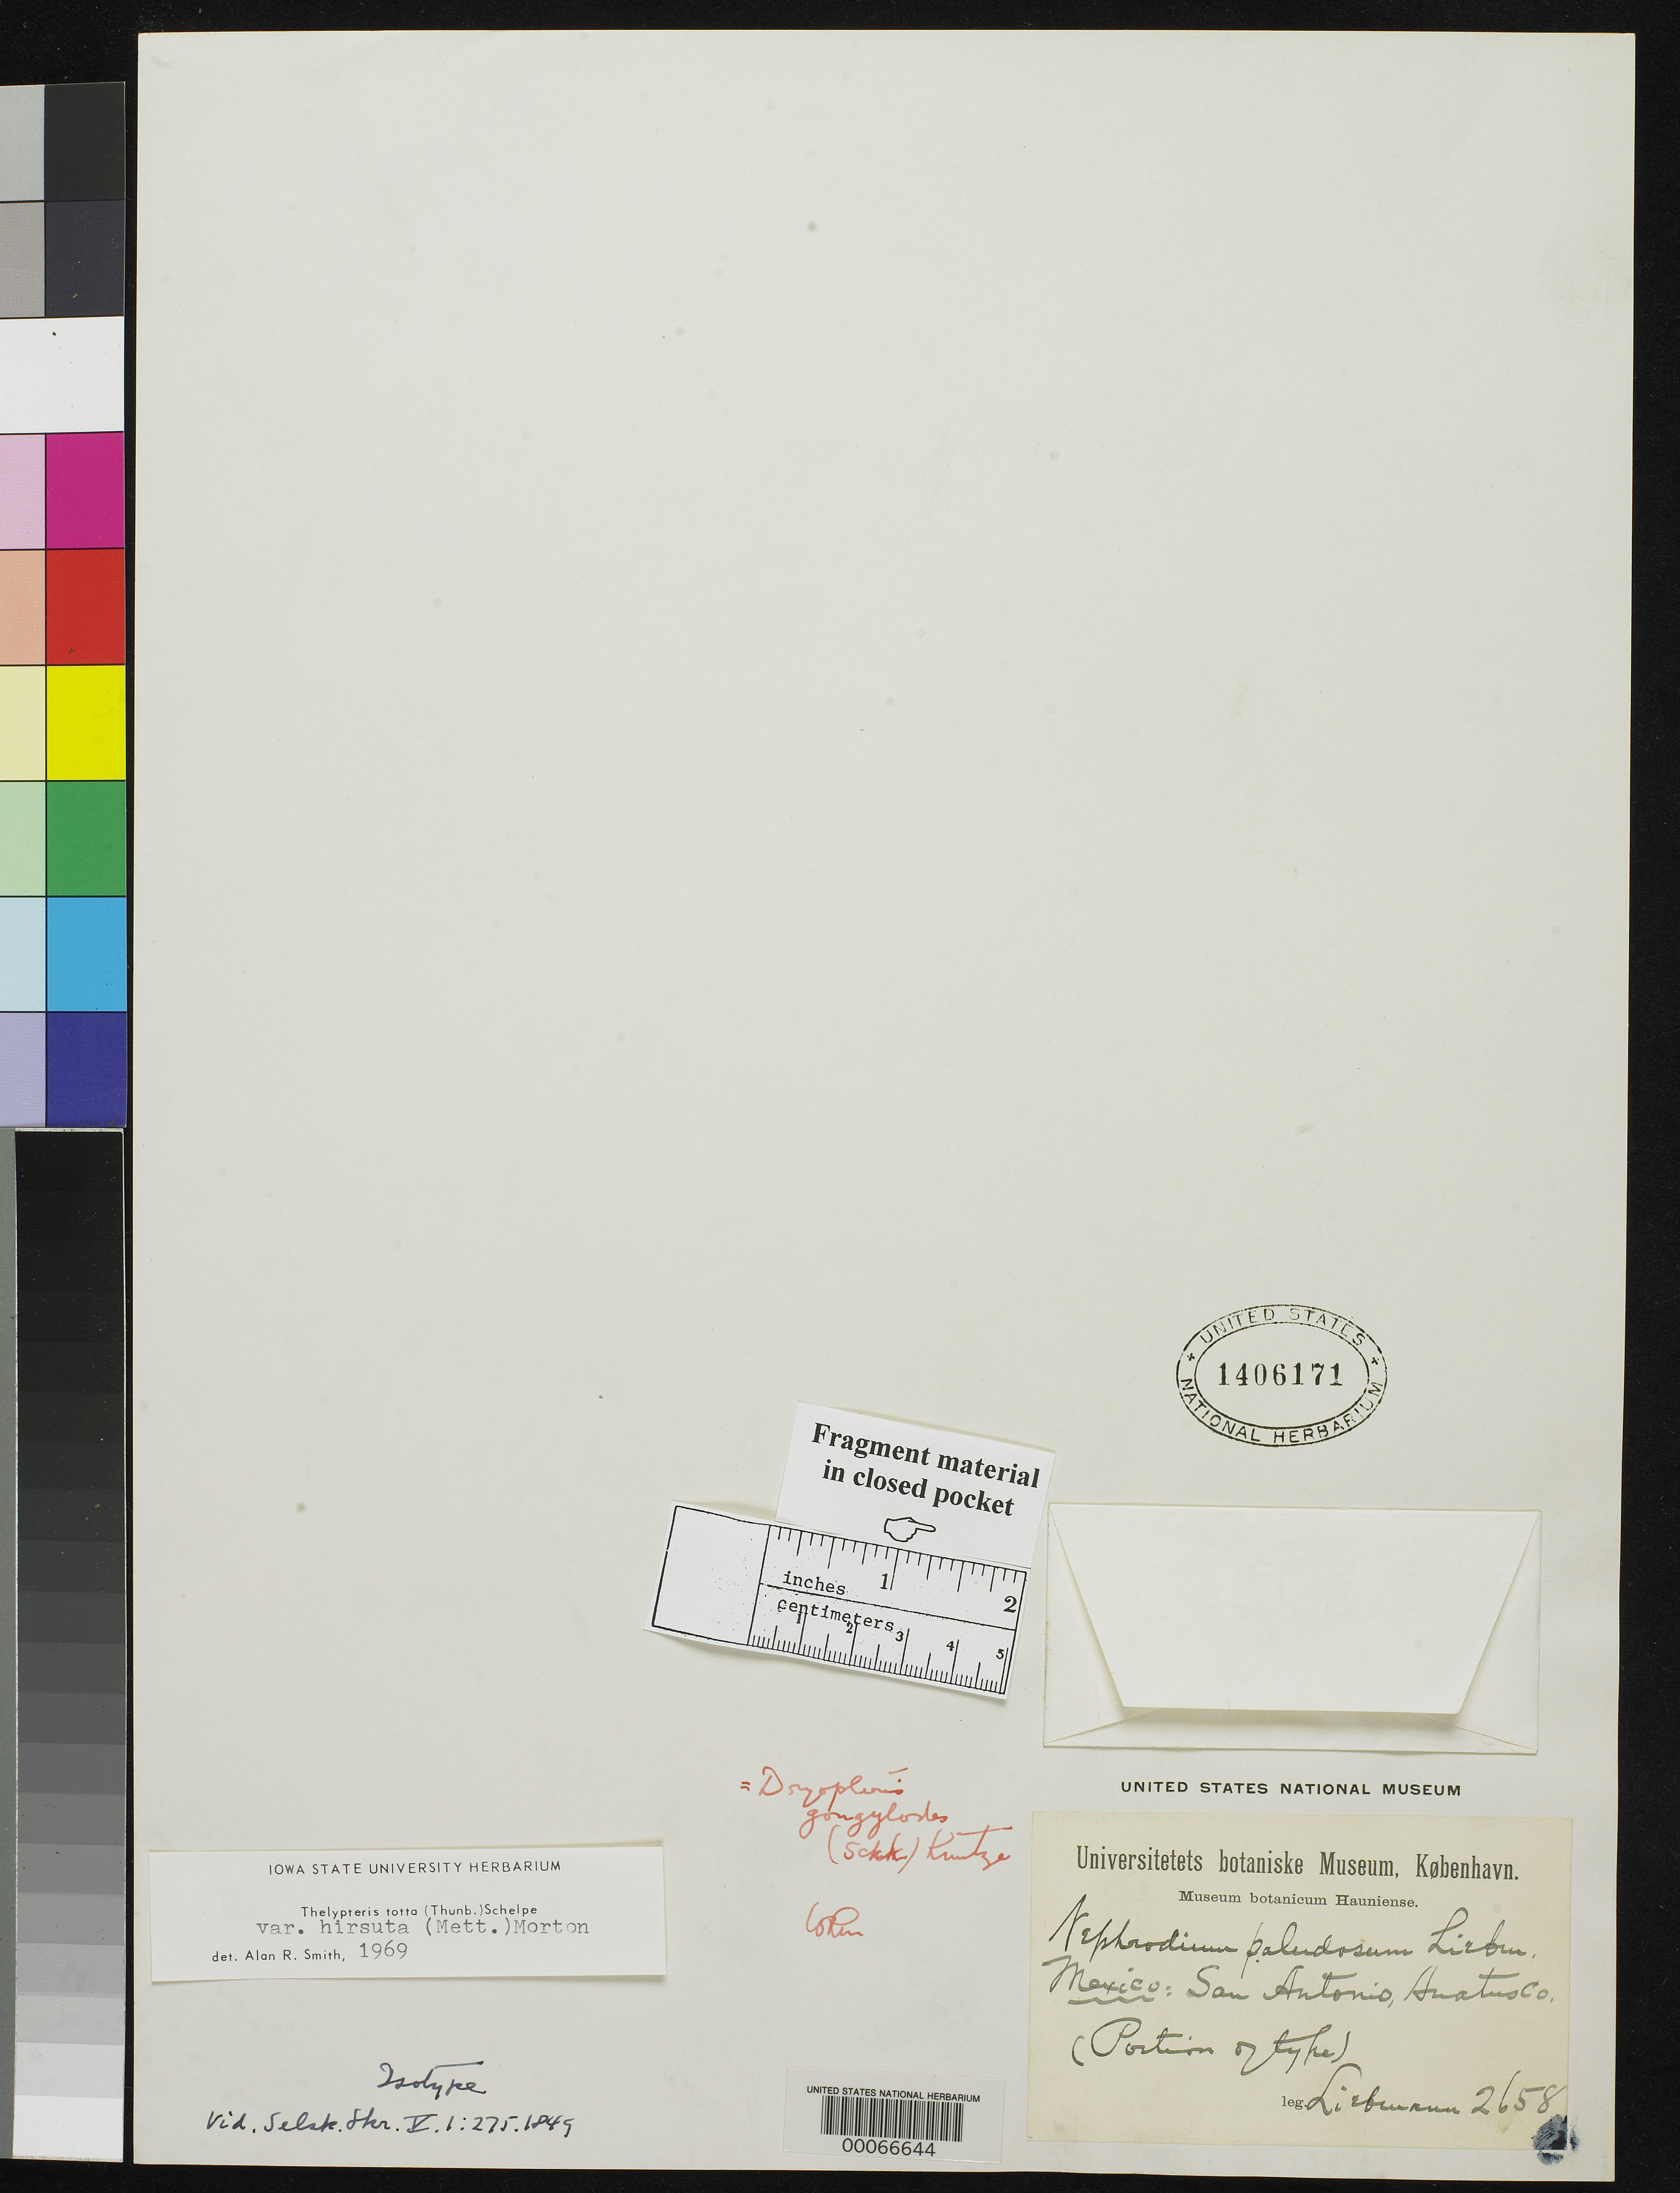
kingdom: Plantae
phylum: Tracheophyta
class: Polypodiopsida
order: Polypodiales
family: Dryopteridaceae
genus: Nephrodium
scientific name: Nephrodium paludosum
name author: Liebm.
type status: Type Fragment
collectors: F. M. Liebmann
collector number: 2658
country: Mexico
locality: San Antonio.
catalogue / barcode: US 1406171